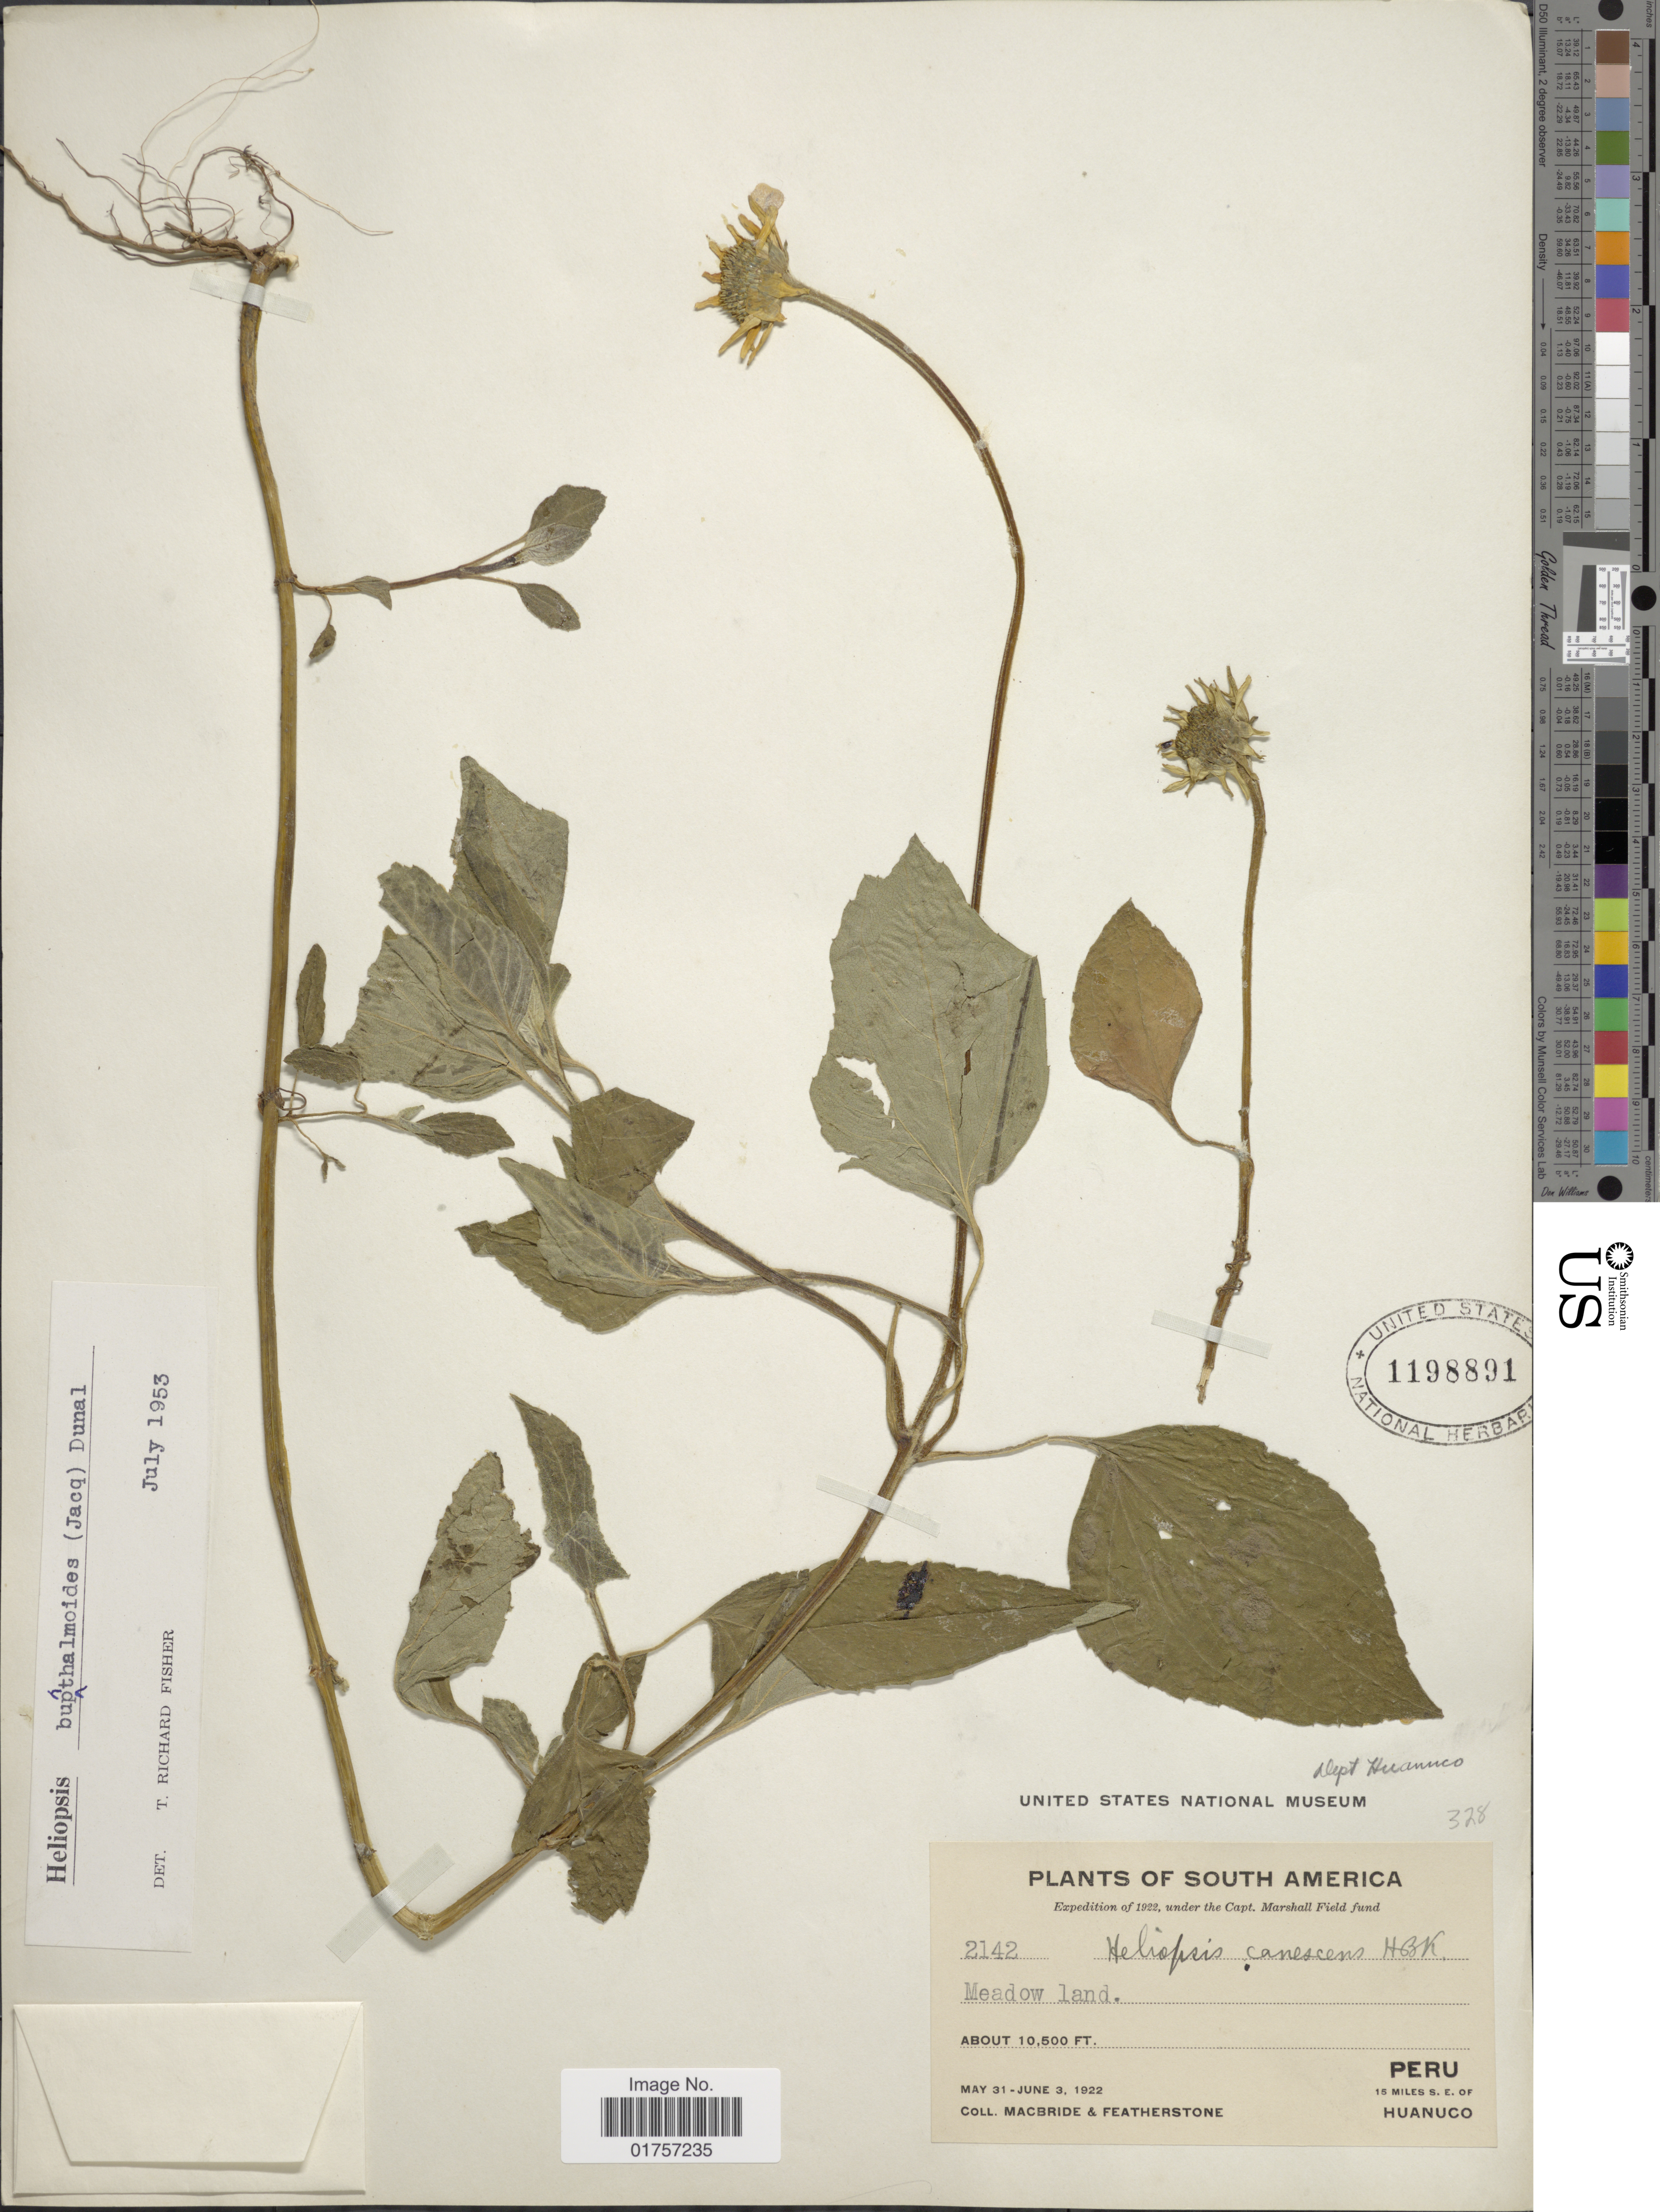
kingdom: Plantae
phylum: Tracheophyta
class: Magnoliopsida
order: Asterales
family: Asteraceae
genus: Heliopsis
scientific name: Heliopsis buphthalmoides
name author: (Jacq.) Dunal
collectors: Macbride, -- & -. Featherstone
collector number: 2142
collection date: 1922-05-31/1922-06-03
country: Peru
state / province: Huánuco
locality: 15 miles SE of Huanuco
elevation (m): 3200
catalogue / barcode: US 1198891